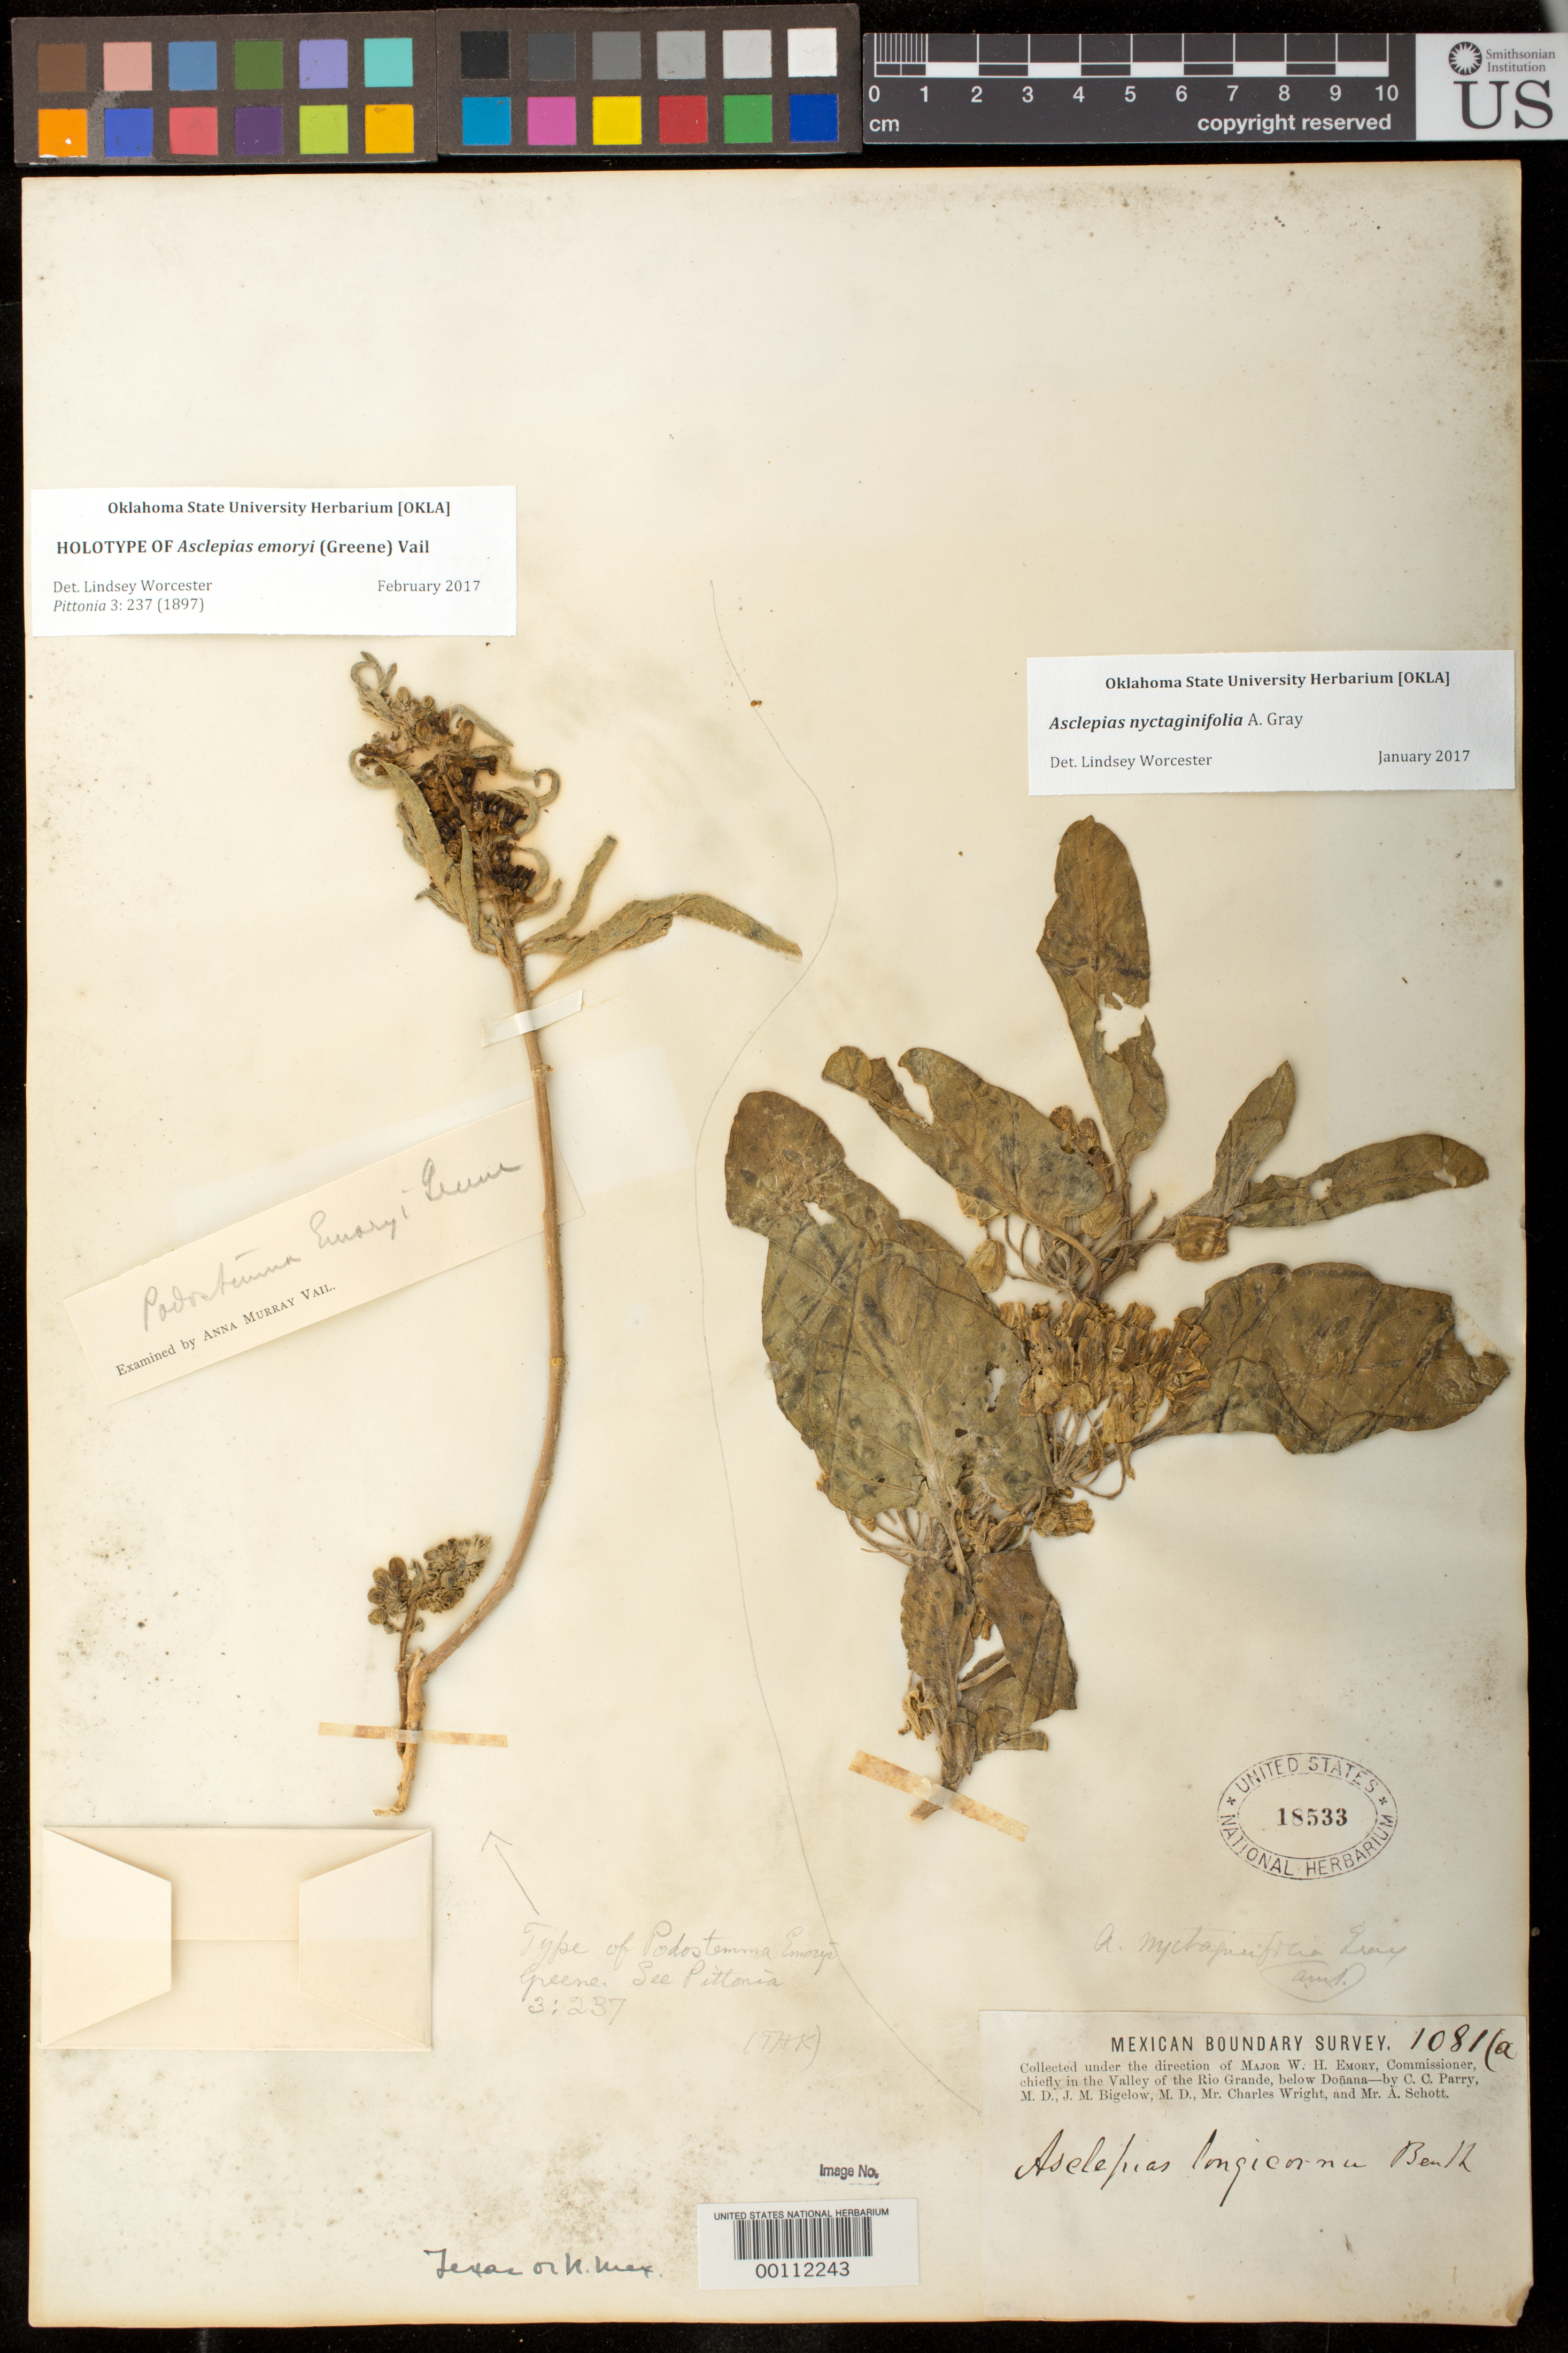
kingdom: Plantae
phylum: Tracheophyta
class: Magnoliopsida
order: Gentianales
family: Apocynaceae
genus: Podostemma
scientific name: Podostemma emoryi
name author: Greene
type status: Holotype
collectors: C. C. Parry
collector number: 1081 a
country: United States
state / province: New Mexico / Texas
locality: Chiefly in the Valley of the Rio Grande, below Doñana.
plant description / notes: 2 different elements are mounted on sheet, as explicitly indicated in protologue. Left-hand element is apparently the holotype.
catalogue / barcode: US 18533